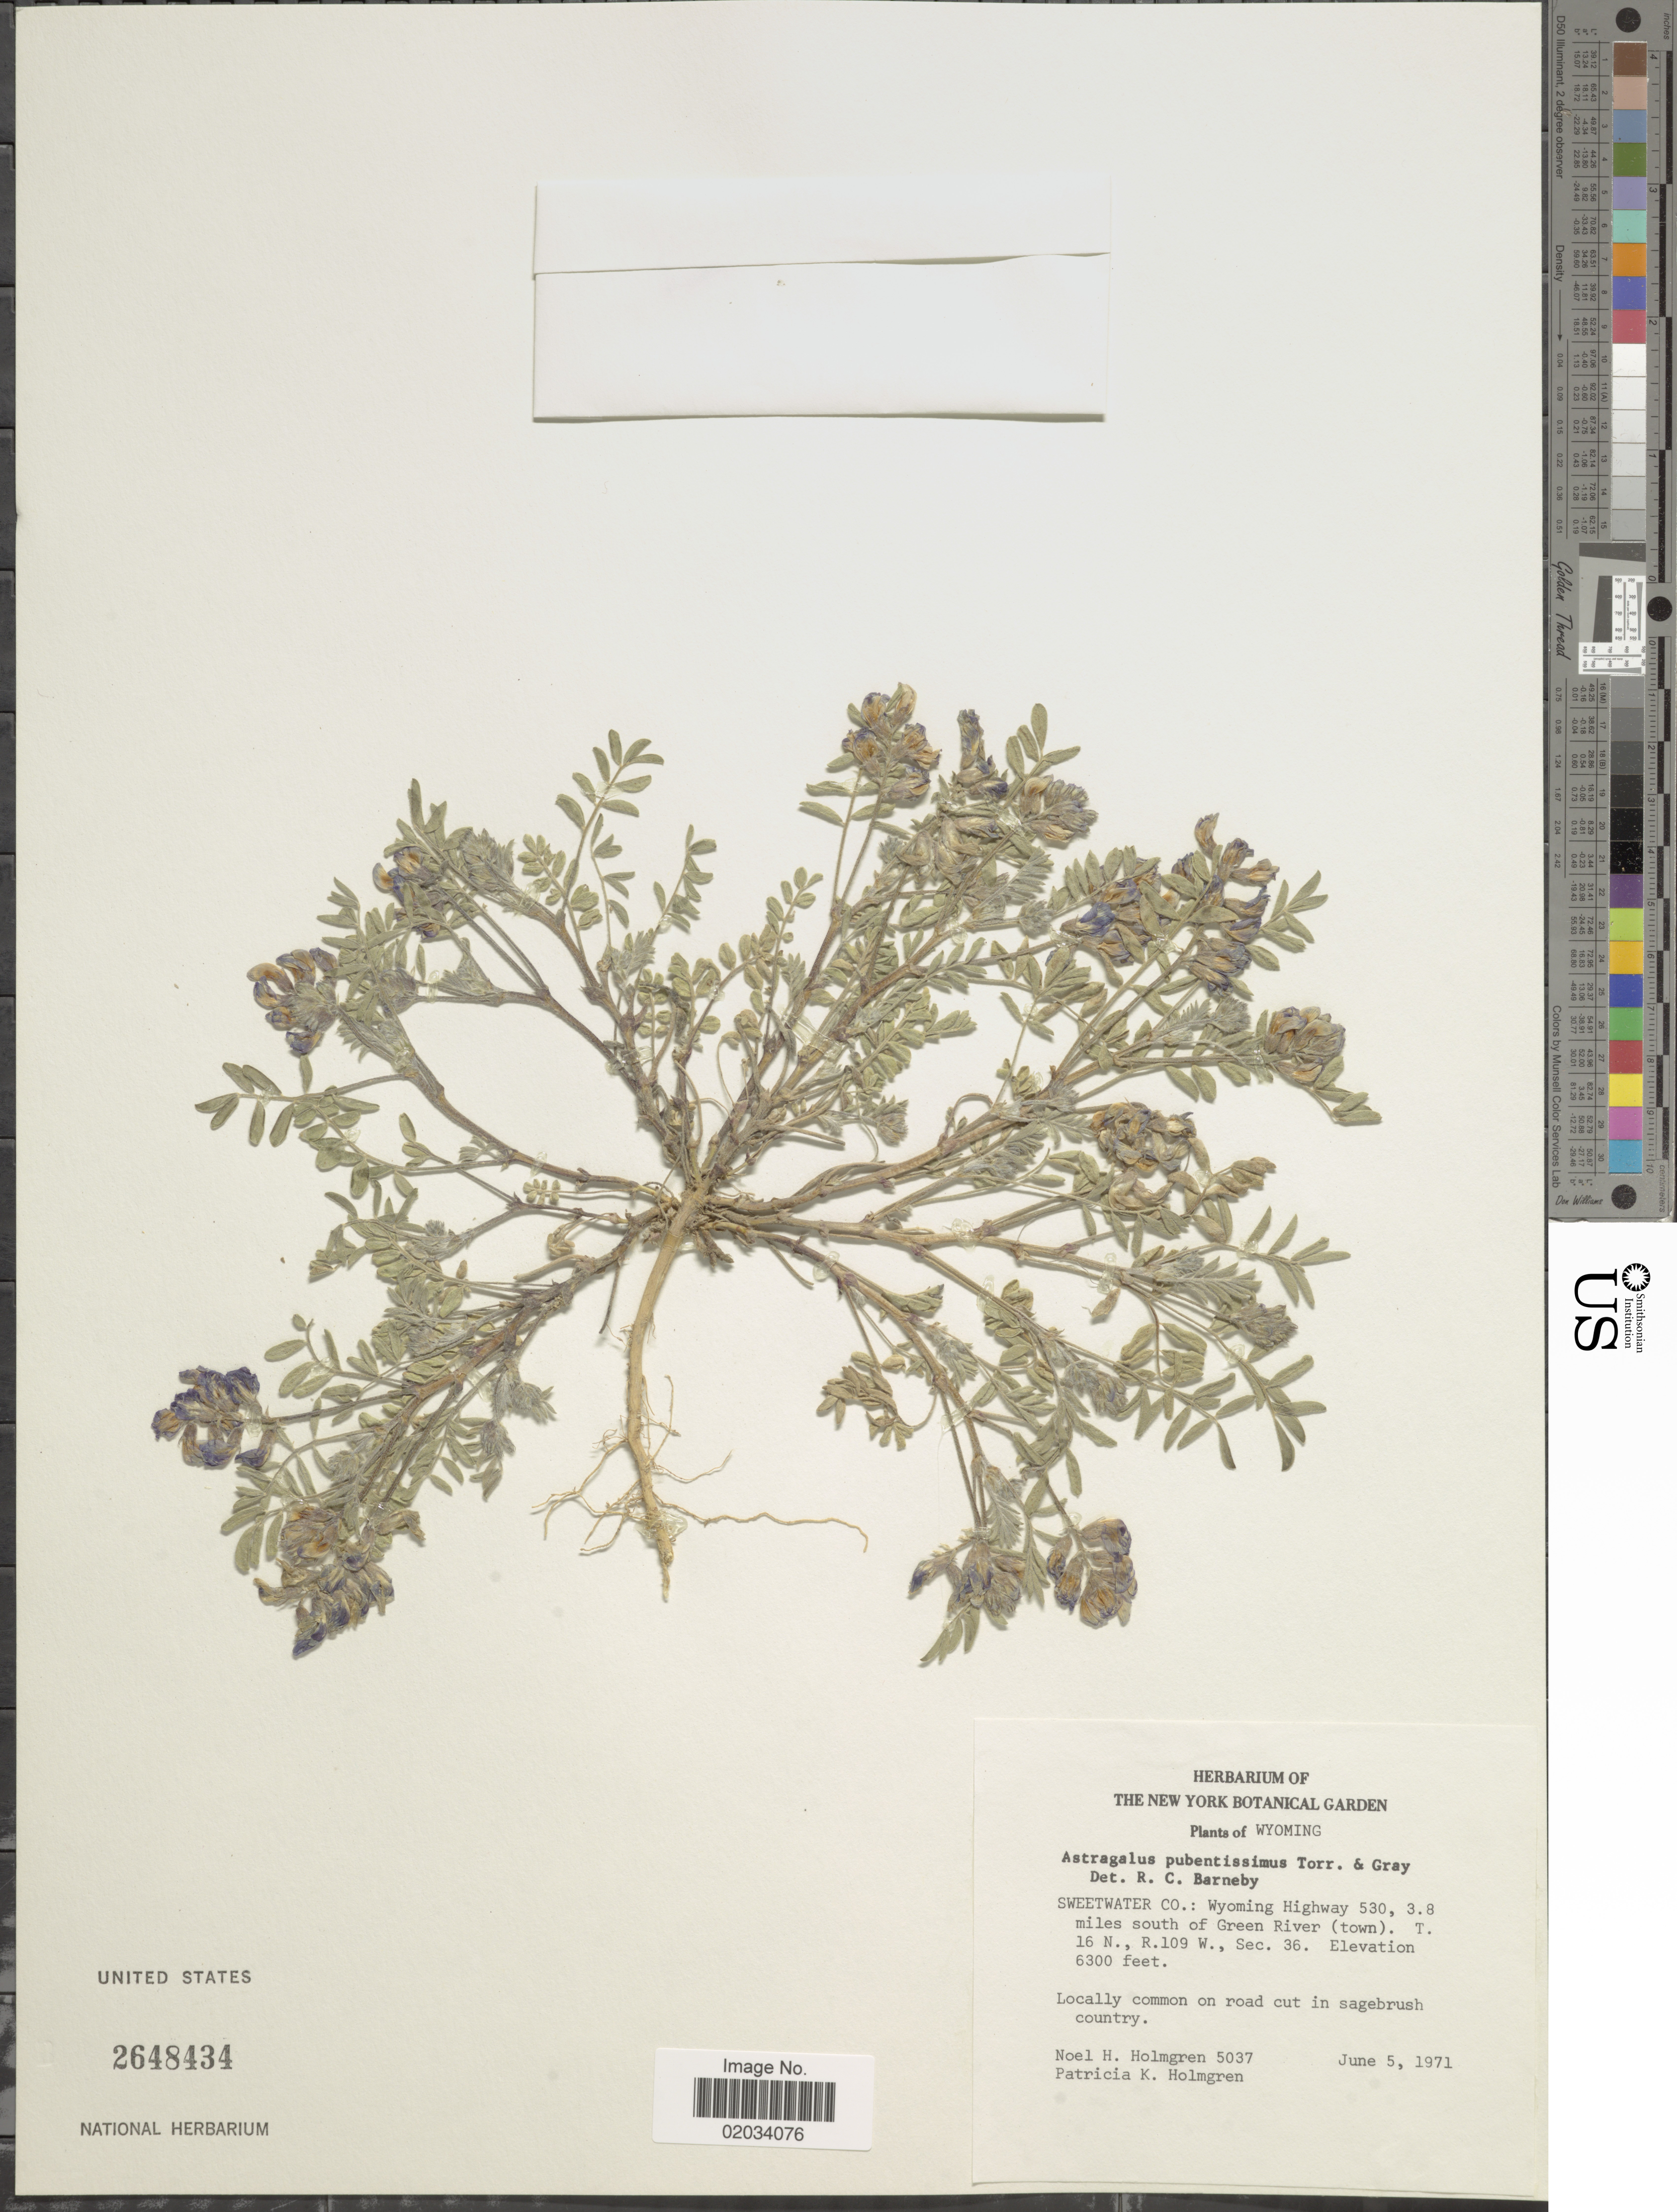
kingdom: Plantae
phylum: Tracheophyta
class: Magnoliopsida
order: Fabales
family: Fabaceae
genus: Astragalus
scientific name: Astragalus pubentissimus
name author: Torr. & A. Gray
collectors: N. H. Holmgren & P. K. Holmgren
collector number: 5037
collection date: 1971-06-05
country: United States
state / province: Wyoming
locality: Sweetwater Co.: Wyoming Highway 530, 3.8 miles south of Green River (town) T. 16 N., R.109 W., Sec. 36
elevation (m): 1920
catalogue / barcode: US 2648434